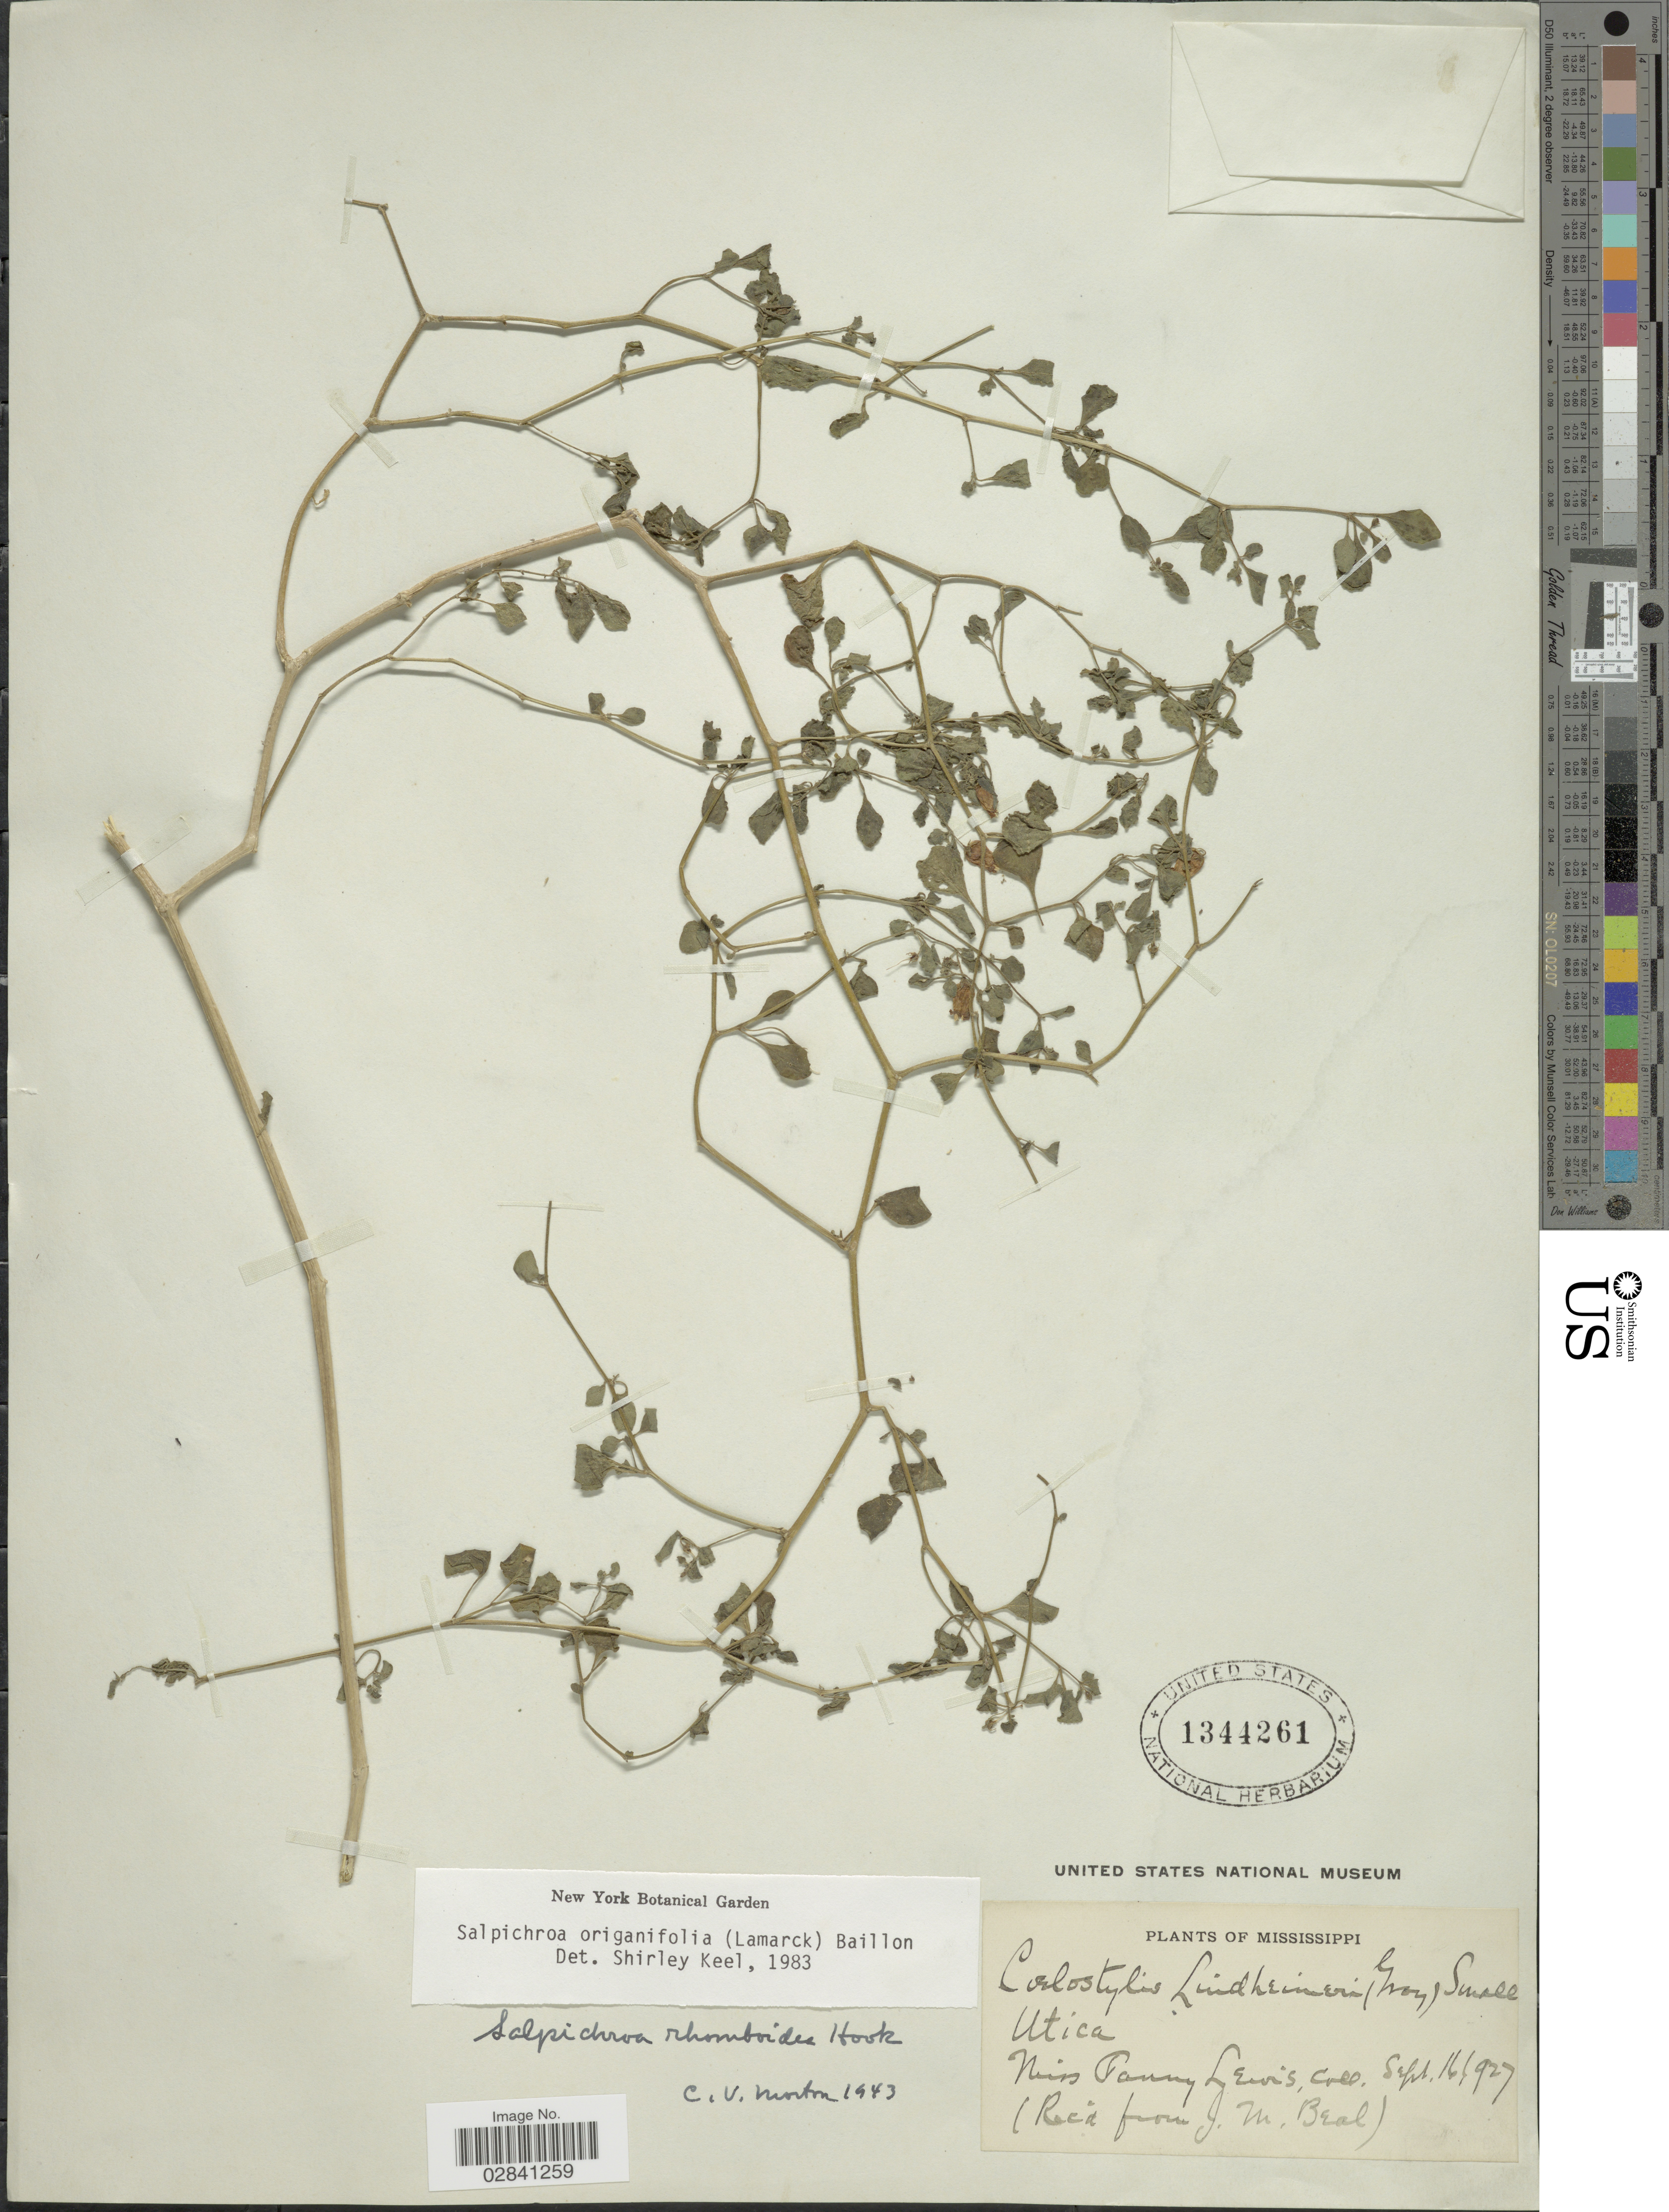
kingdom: Plantae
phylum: Tracheophyta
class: Magnoliopsida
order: Solanales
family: Solanaceae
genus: Salpichroa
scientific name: Salpichroa origanifolia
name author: (Lam.) Baill.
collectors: F. Lewis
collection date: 1927-09-16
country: United States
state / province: Mississippi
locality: Utica.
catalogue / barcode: US 1344261